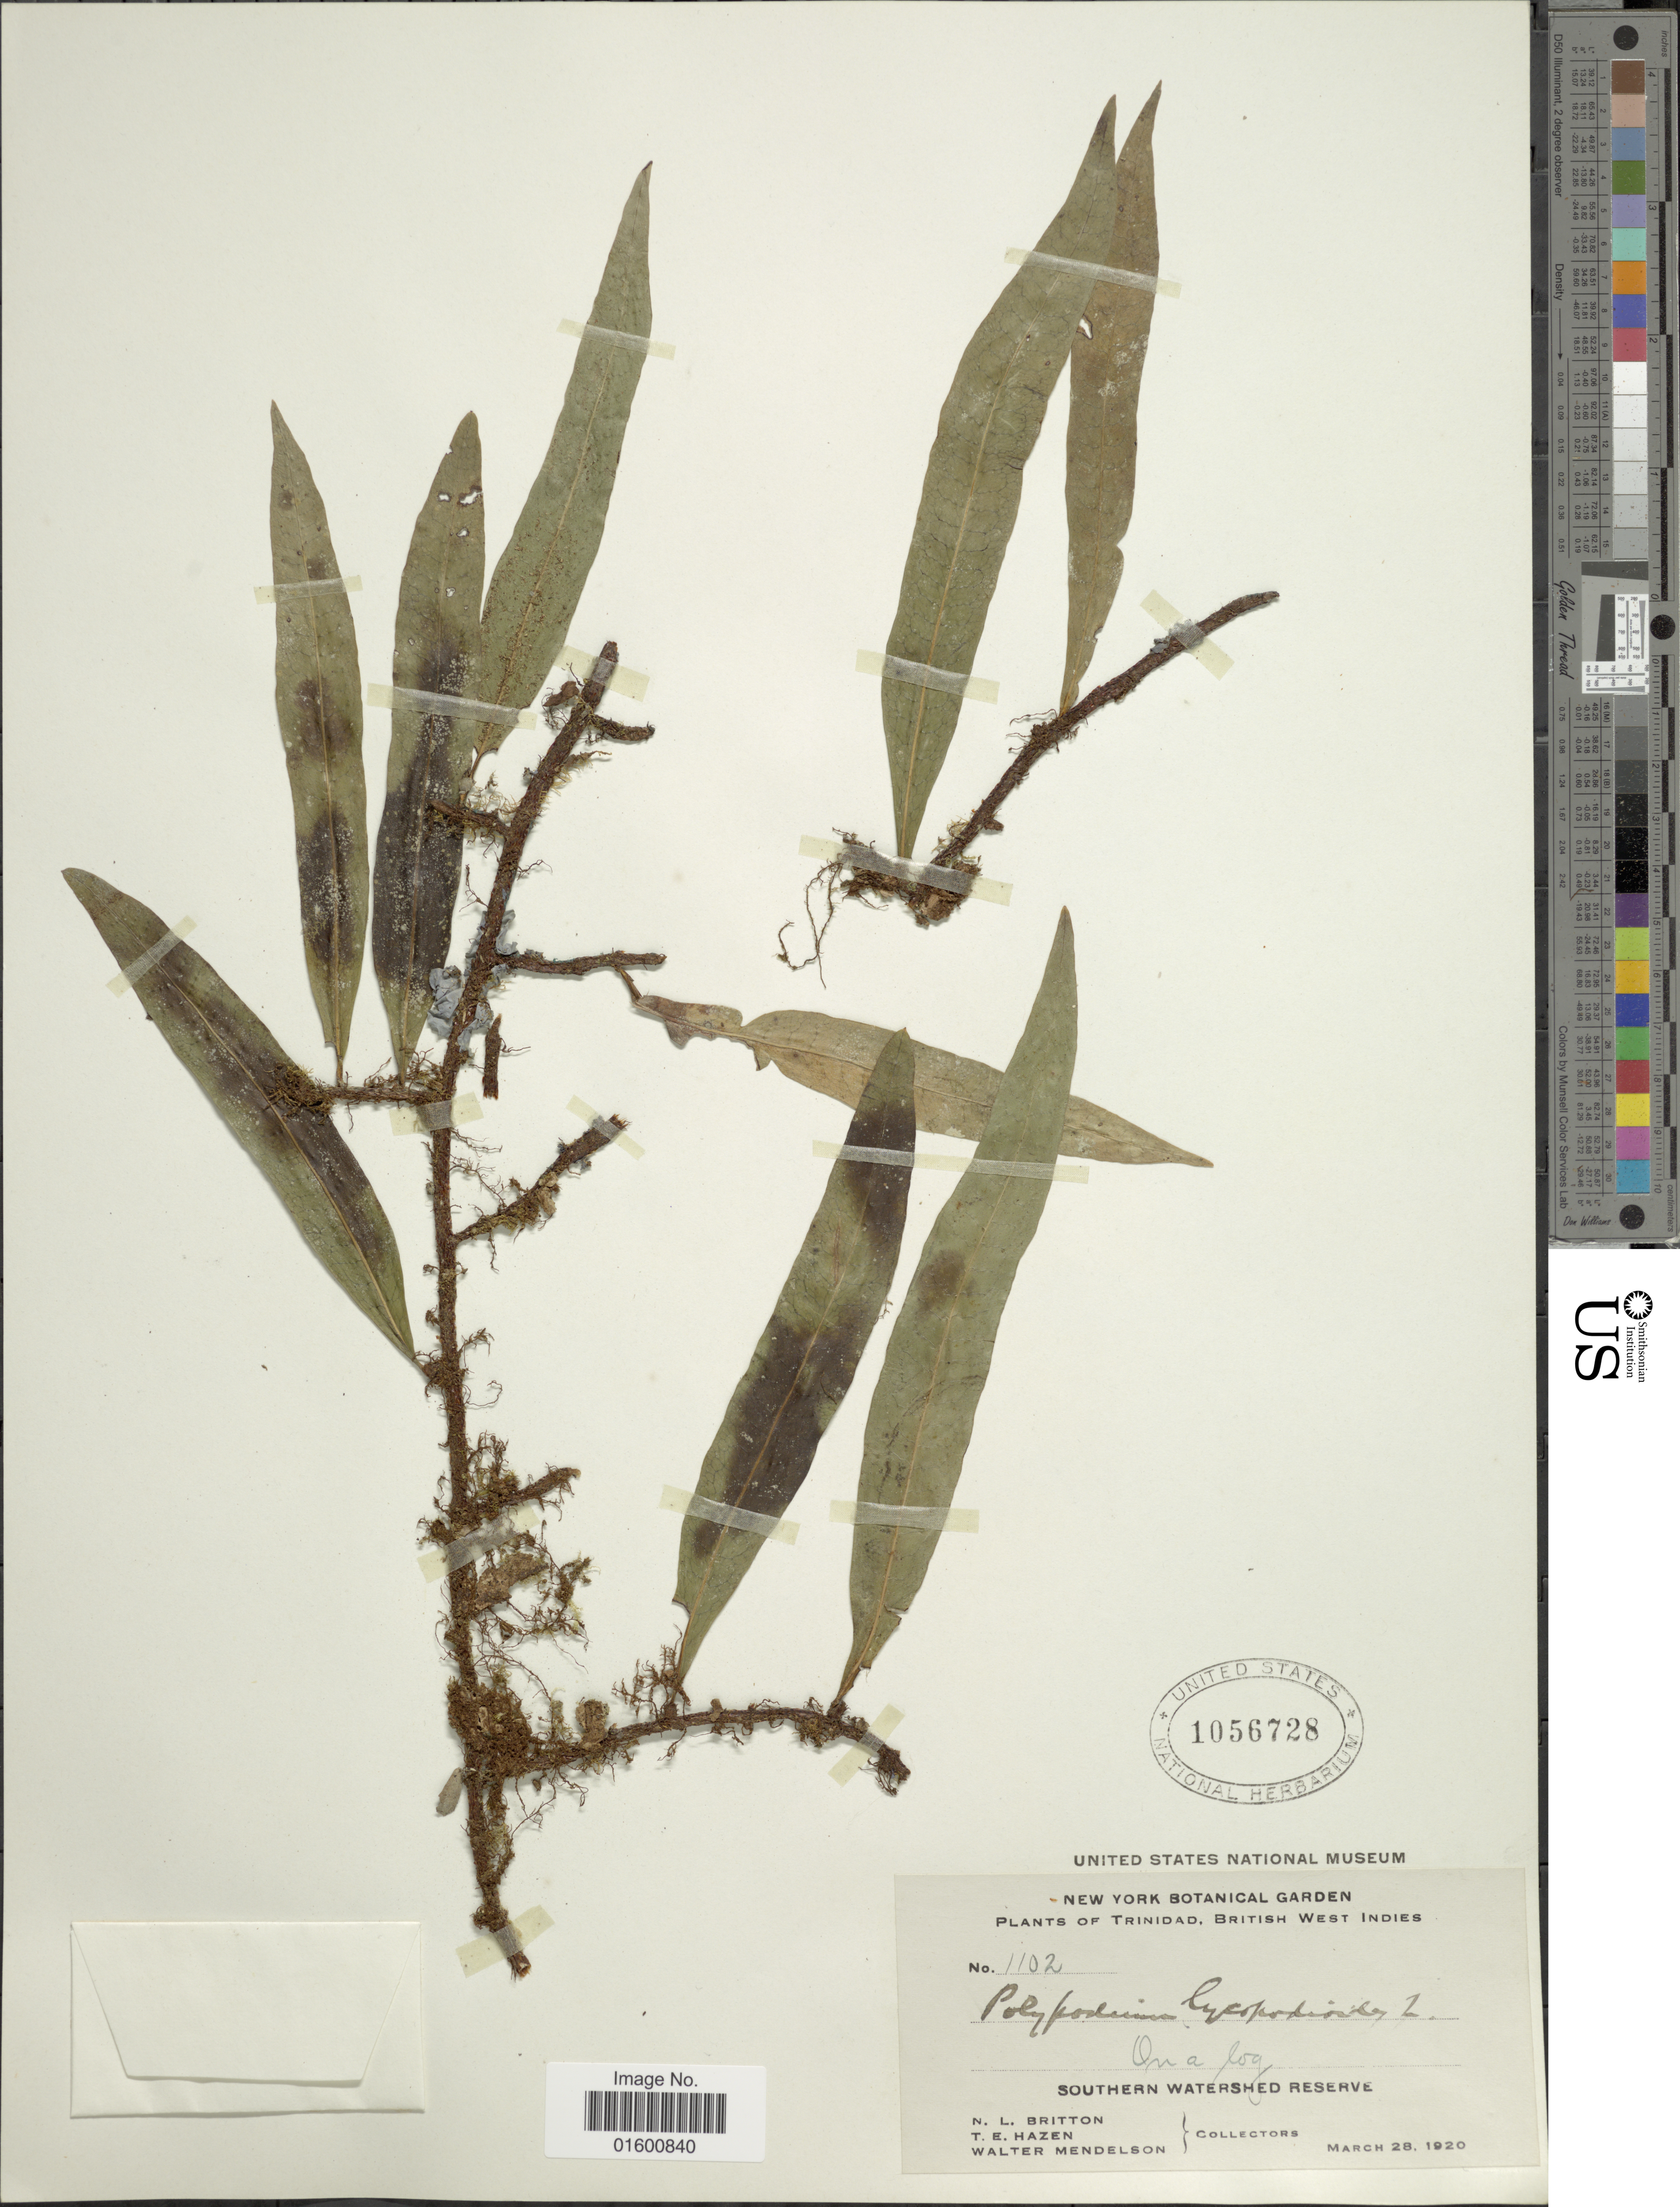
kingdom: Plantae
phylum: Tracheophyta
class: Polypodiopsida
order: Polypodiales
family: Polypodiaceae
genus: Microgramma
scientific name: Microgramma lycopodioides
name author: (L.) Copel.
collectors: N. Britton, T. E. Hazen & W. Mendelson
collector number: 1102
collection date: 1920-03-28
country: Trinidad and Tobago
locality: Trinidad, British West Indies, Southern Watershed Reserve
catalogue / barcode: US 1056728